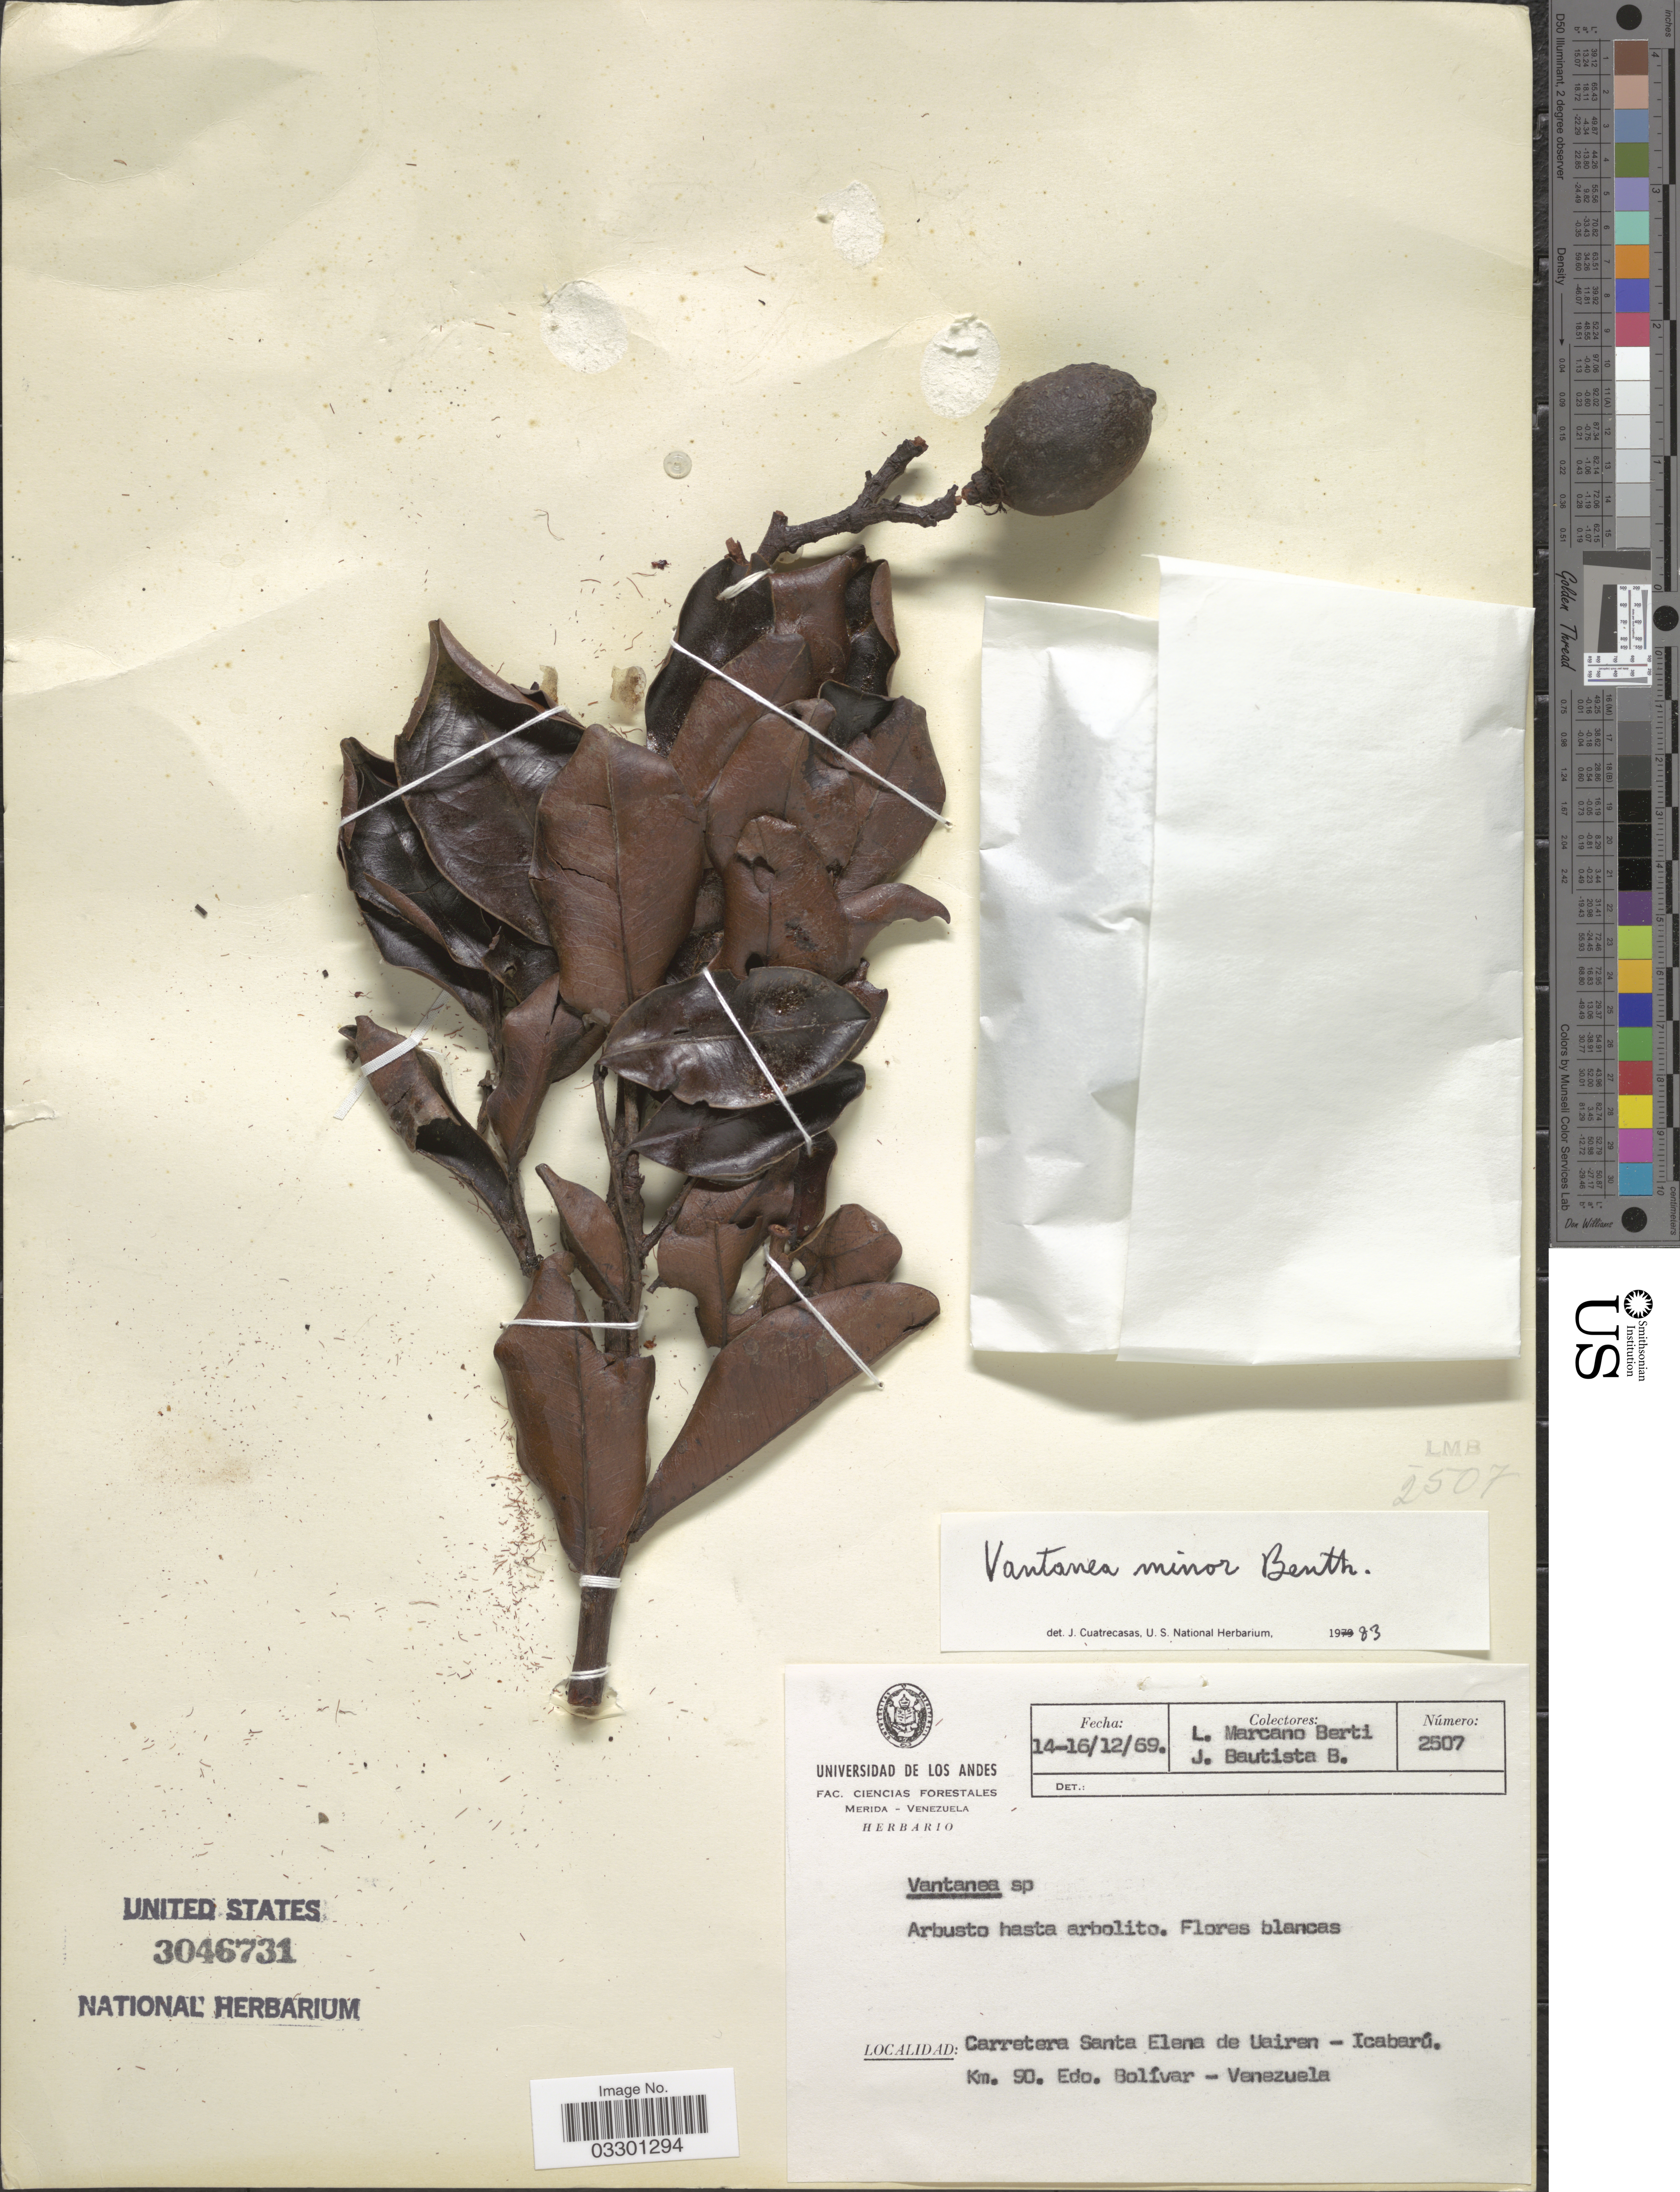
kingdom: Plantae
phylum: Tracheophyta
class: Magnoliopsida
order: Malpighiales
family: Humiriaceae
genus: Vantanea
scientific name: Vantanea minor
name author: Benth.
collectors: L. Marcano-Berti & J. A. Bautista B.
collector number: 2507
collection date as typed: Transcribed d/m/y: 14/12/69 to 16/12/69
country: Venezuela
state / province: Bolivar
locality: Carretera Santa Elena de Uairen - Icabarú. Km. 90.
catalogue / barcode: US 3046731